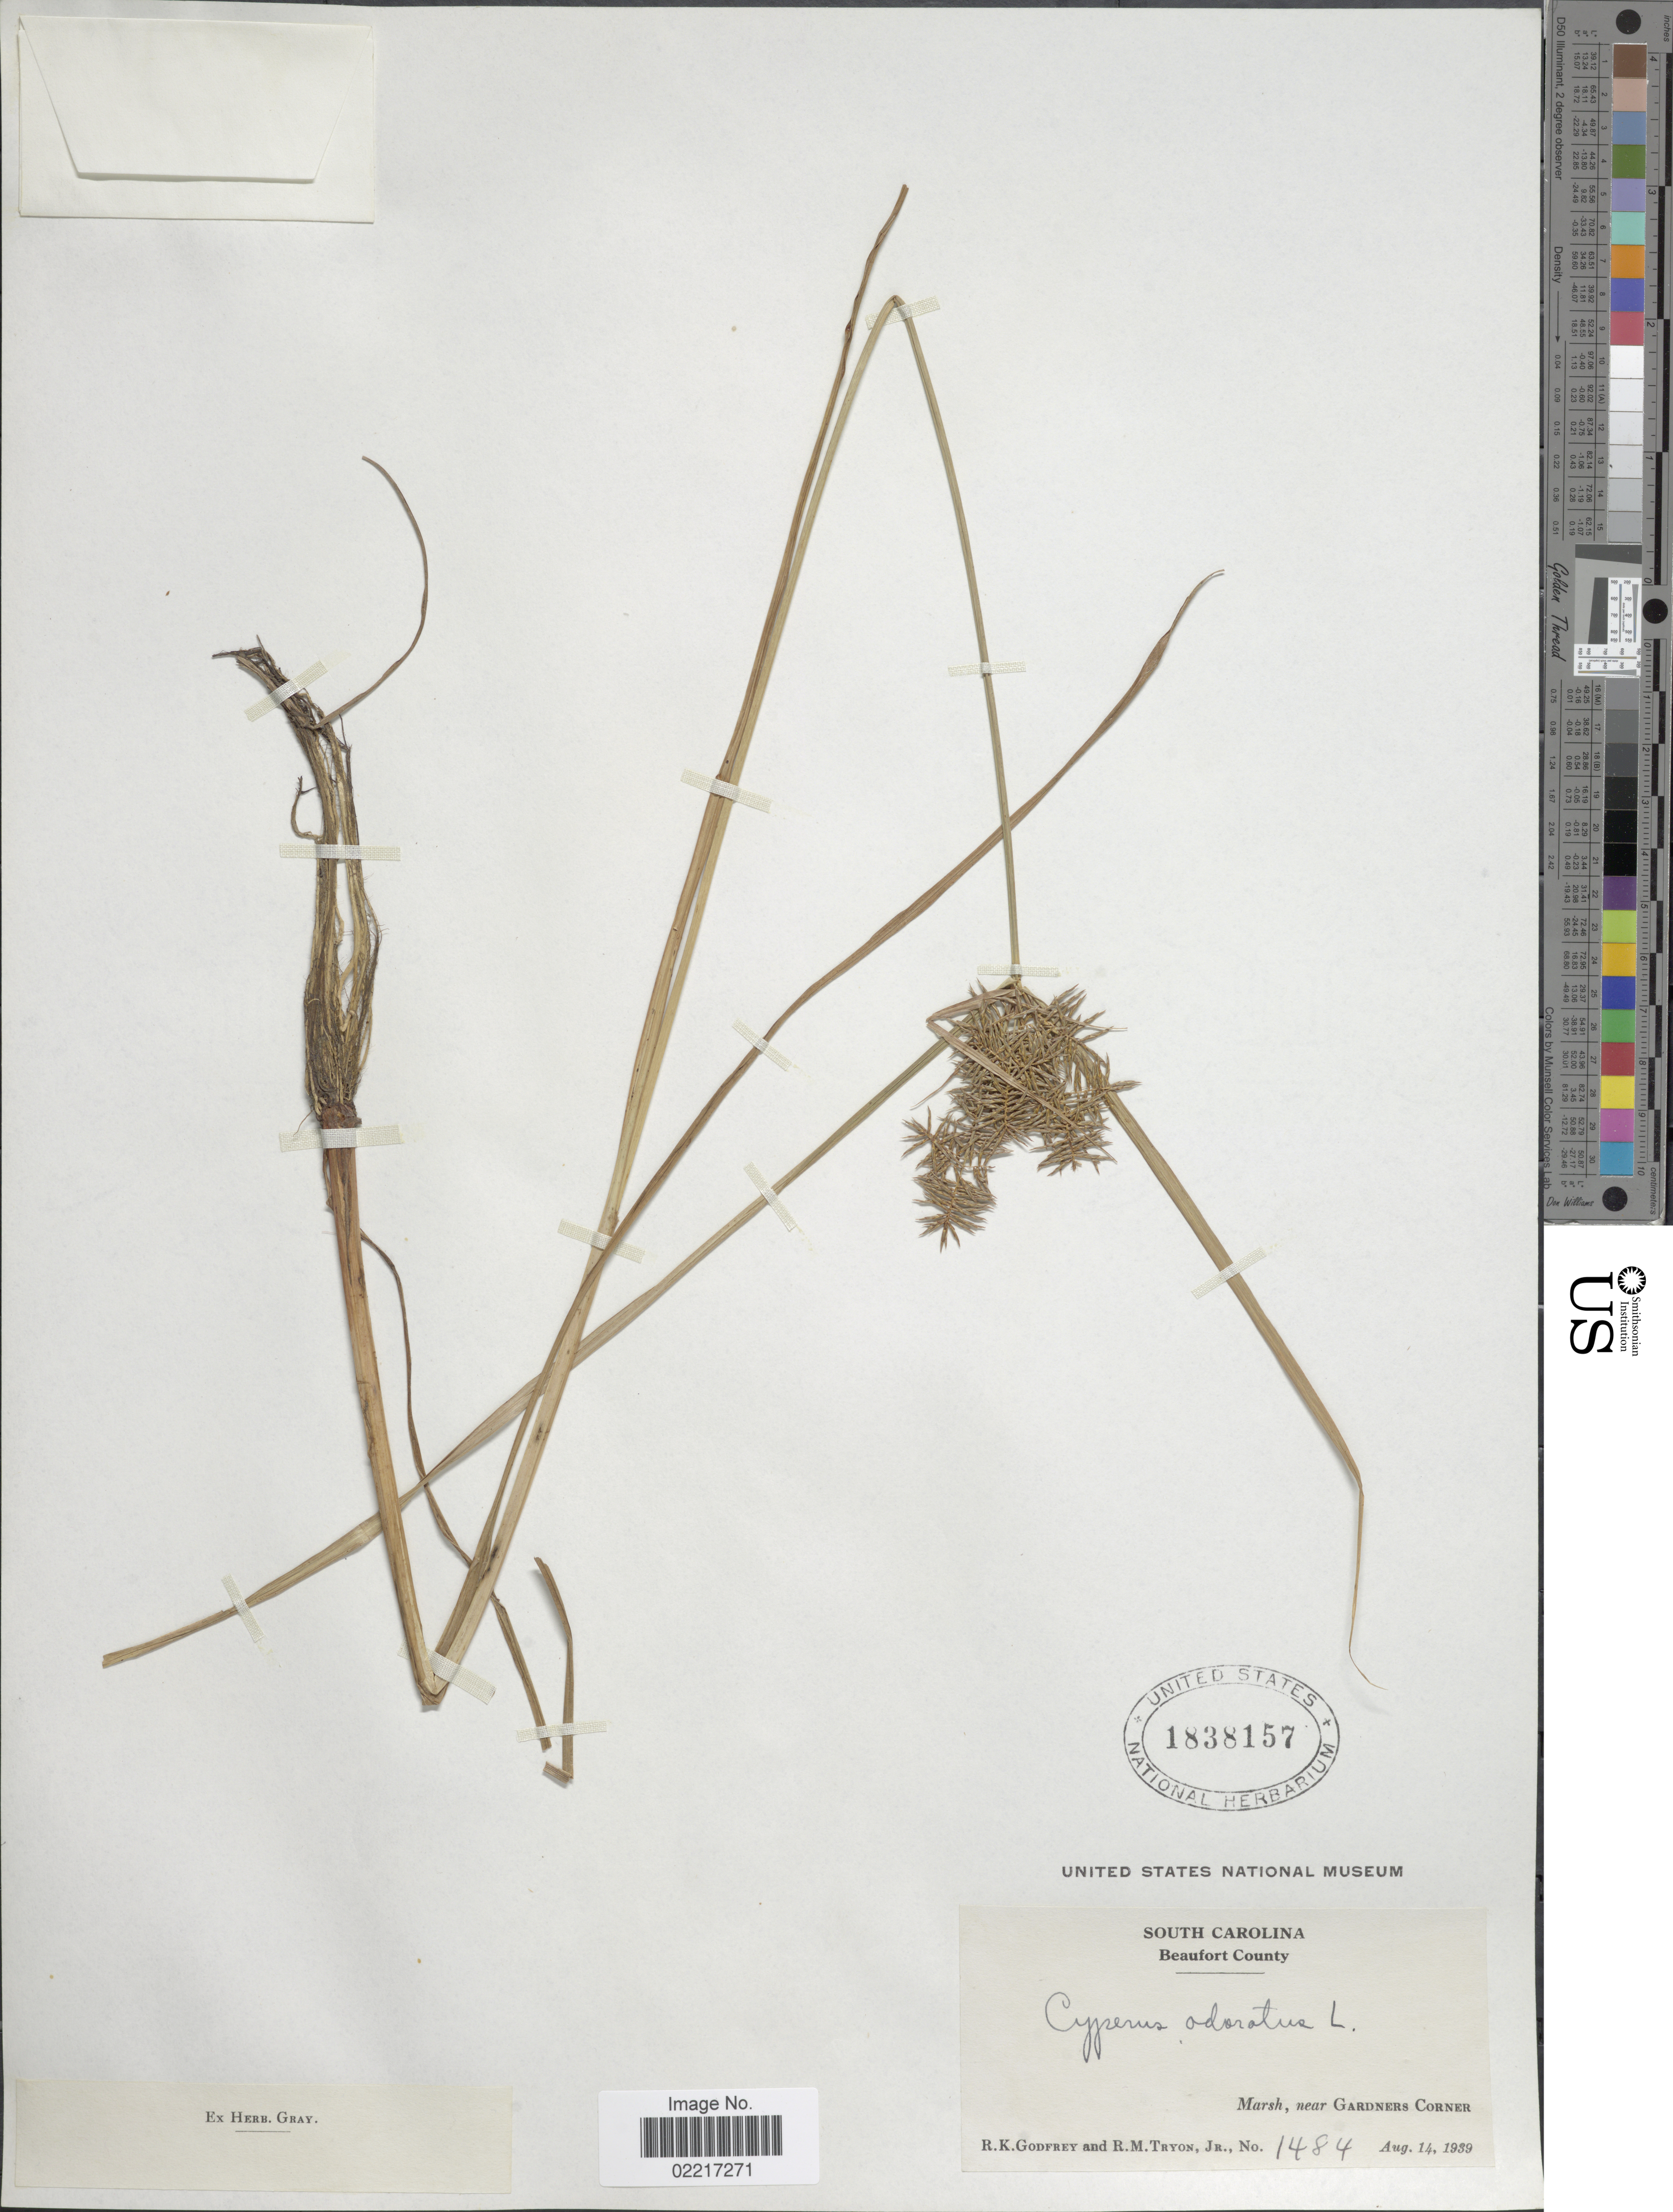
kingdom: Plantae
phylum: Tracheophyta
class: Liliopsida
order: Poales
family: Cyperaceae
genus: Cyperus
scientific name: Cyperus odoratus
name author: L.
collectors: R. K. Godfrey & R. M. Tryon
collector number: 1484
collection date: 1939-08-14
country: United States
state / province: South Carolina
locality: Beaufort County, Marsh, near Gardners Corner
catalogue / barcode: US 1838157